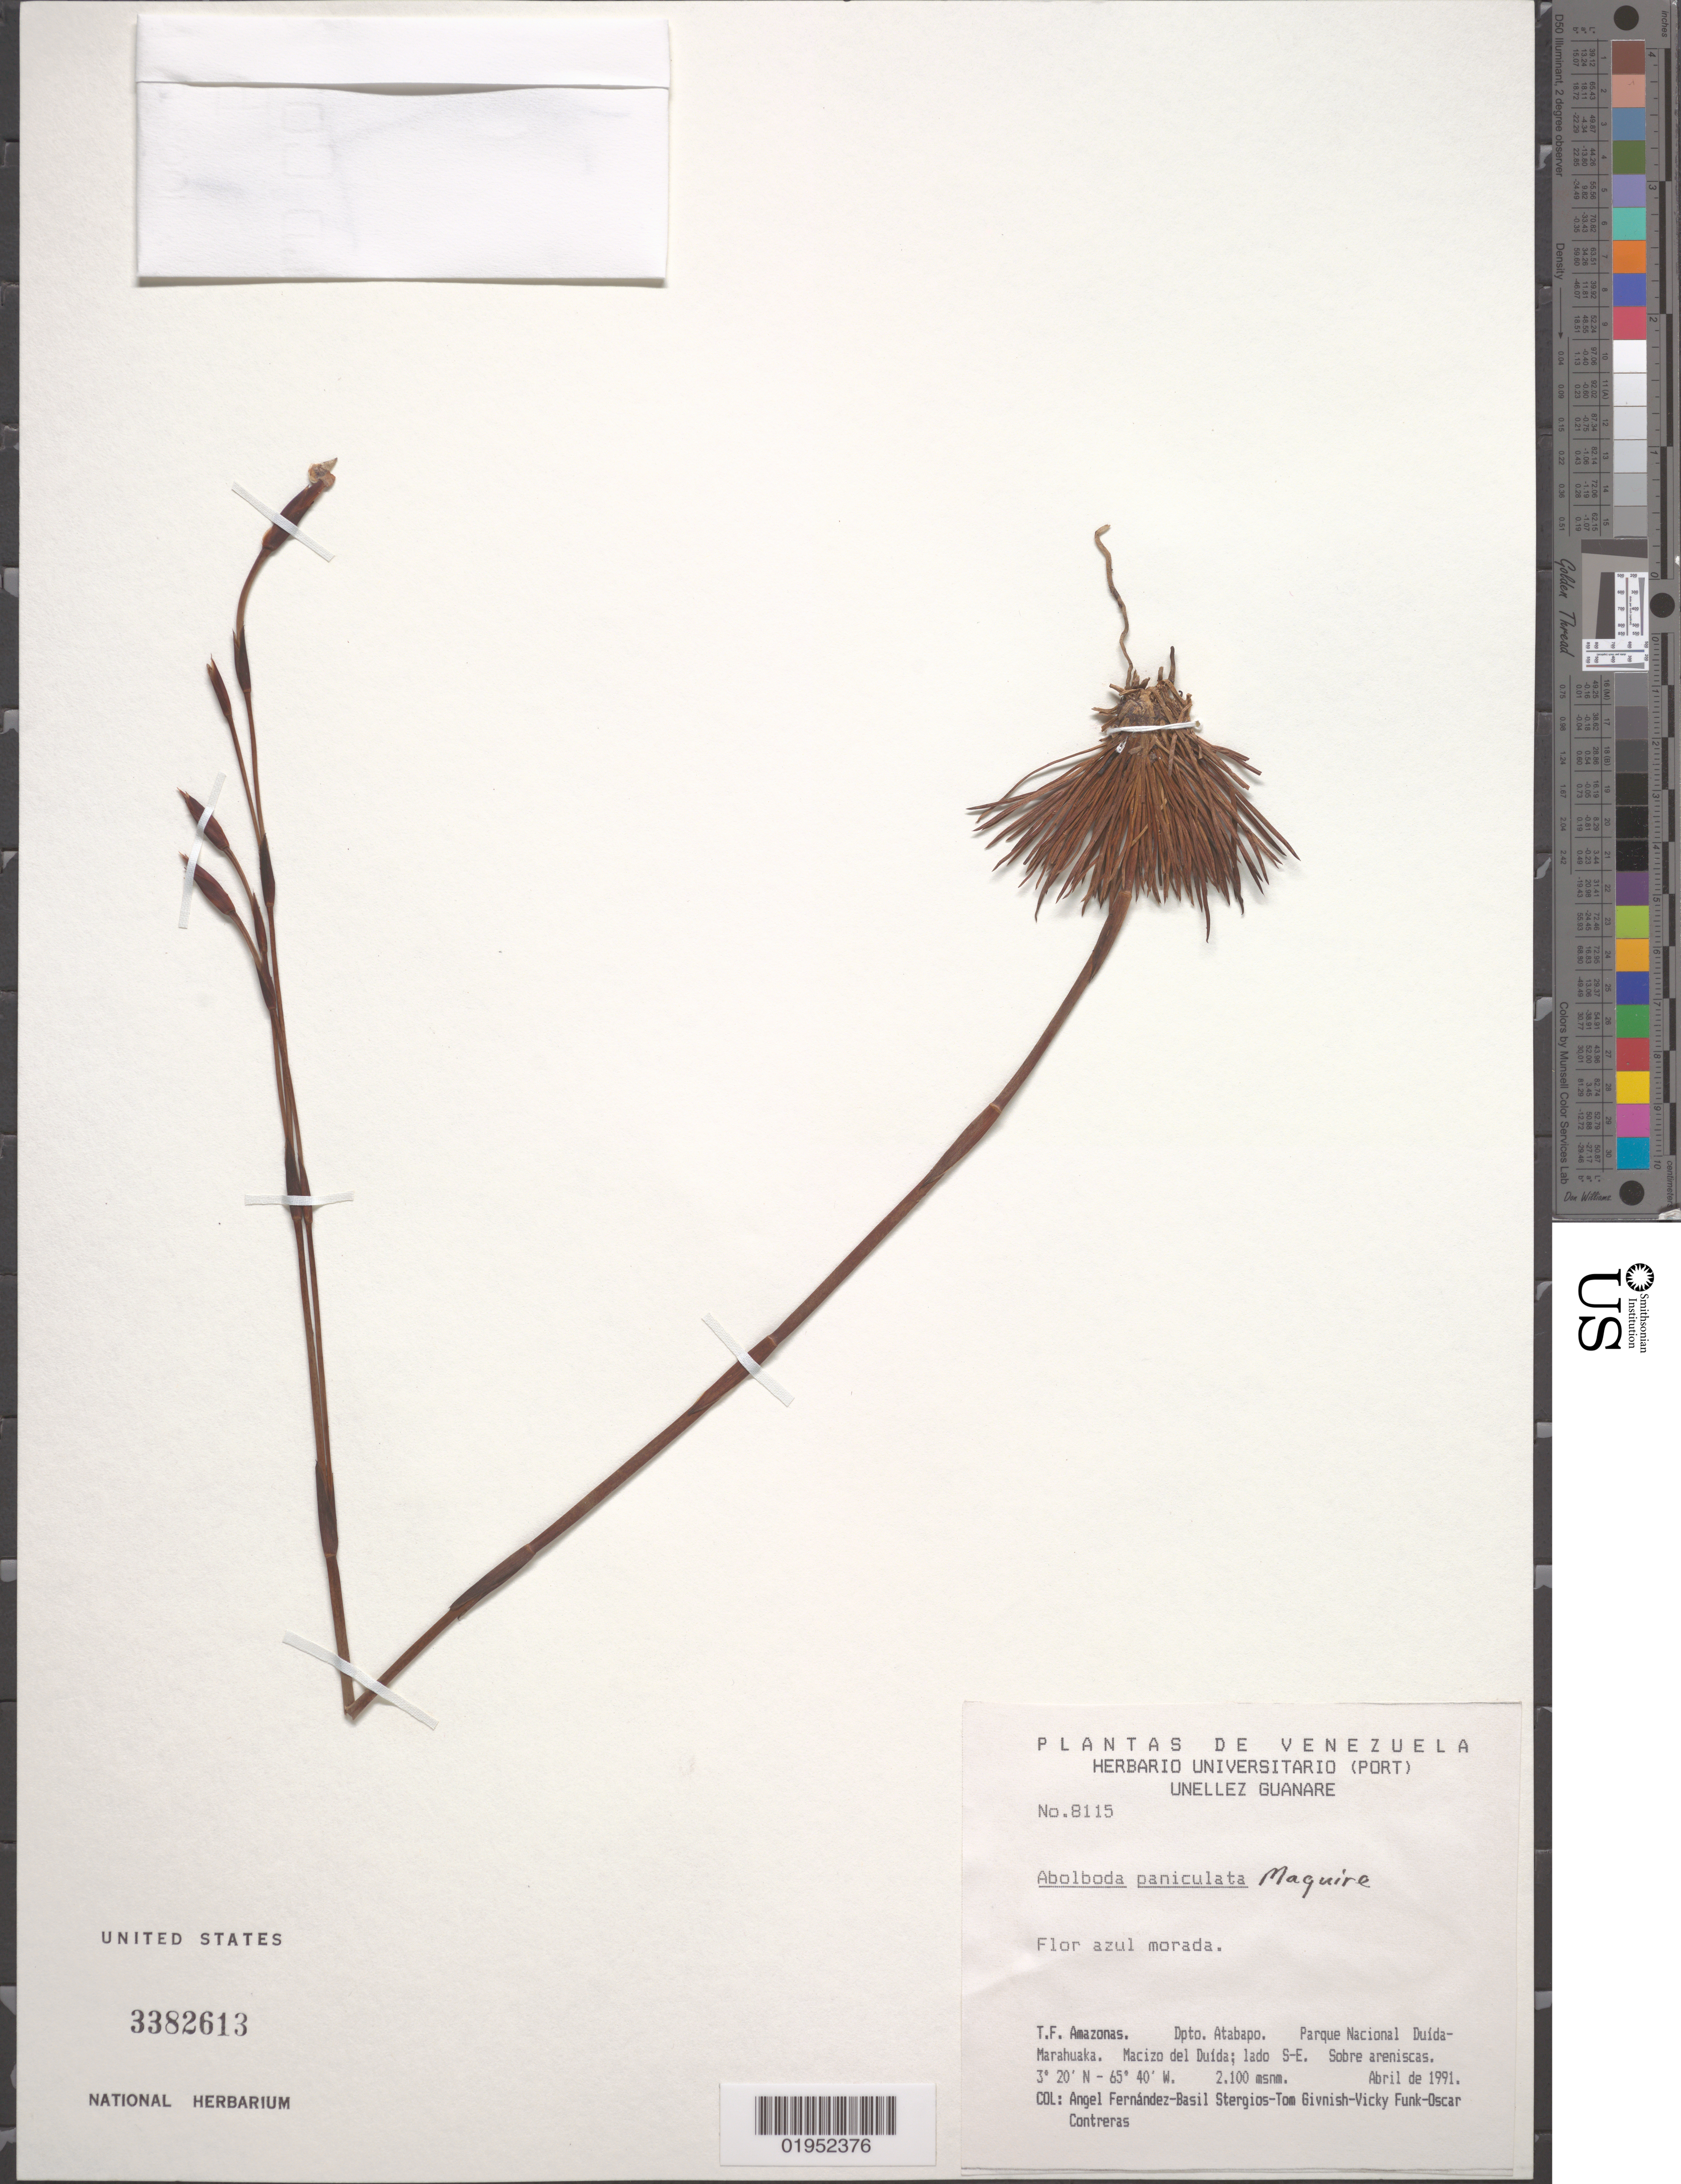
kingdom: Plantae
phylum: Tracheophyta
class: Liliopsida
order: Poales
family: Xyridaceae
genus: Abolboda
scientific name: Abolboda paniculata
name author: Maguire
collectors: A. Fernández, B. G. Stergios, T. J. Givnish, V. Funk & O. Contreras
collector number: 8115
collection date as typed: Apr-91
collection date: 1991-04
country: Venezuela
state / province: Amazonas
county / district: Atabapo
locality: Parque Nacional Duída-Marahuaka, Macizo del Duída, lado SE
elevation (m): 2100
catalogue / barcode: US 3382613